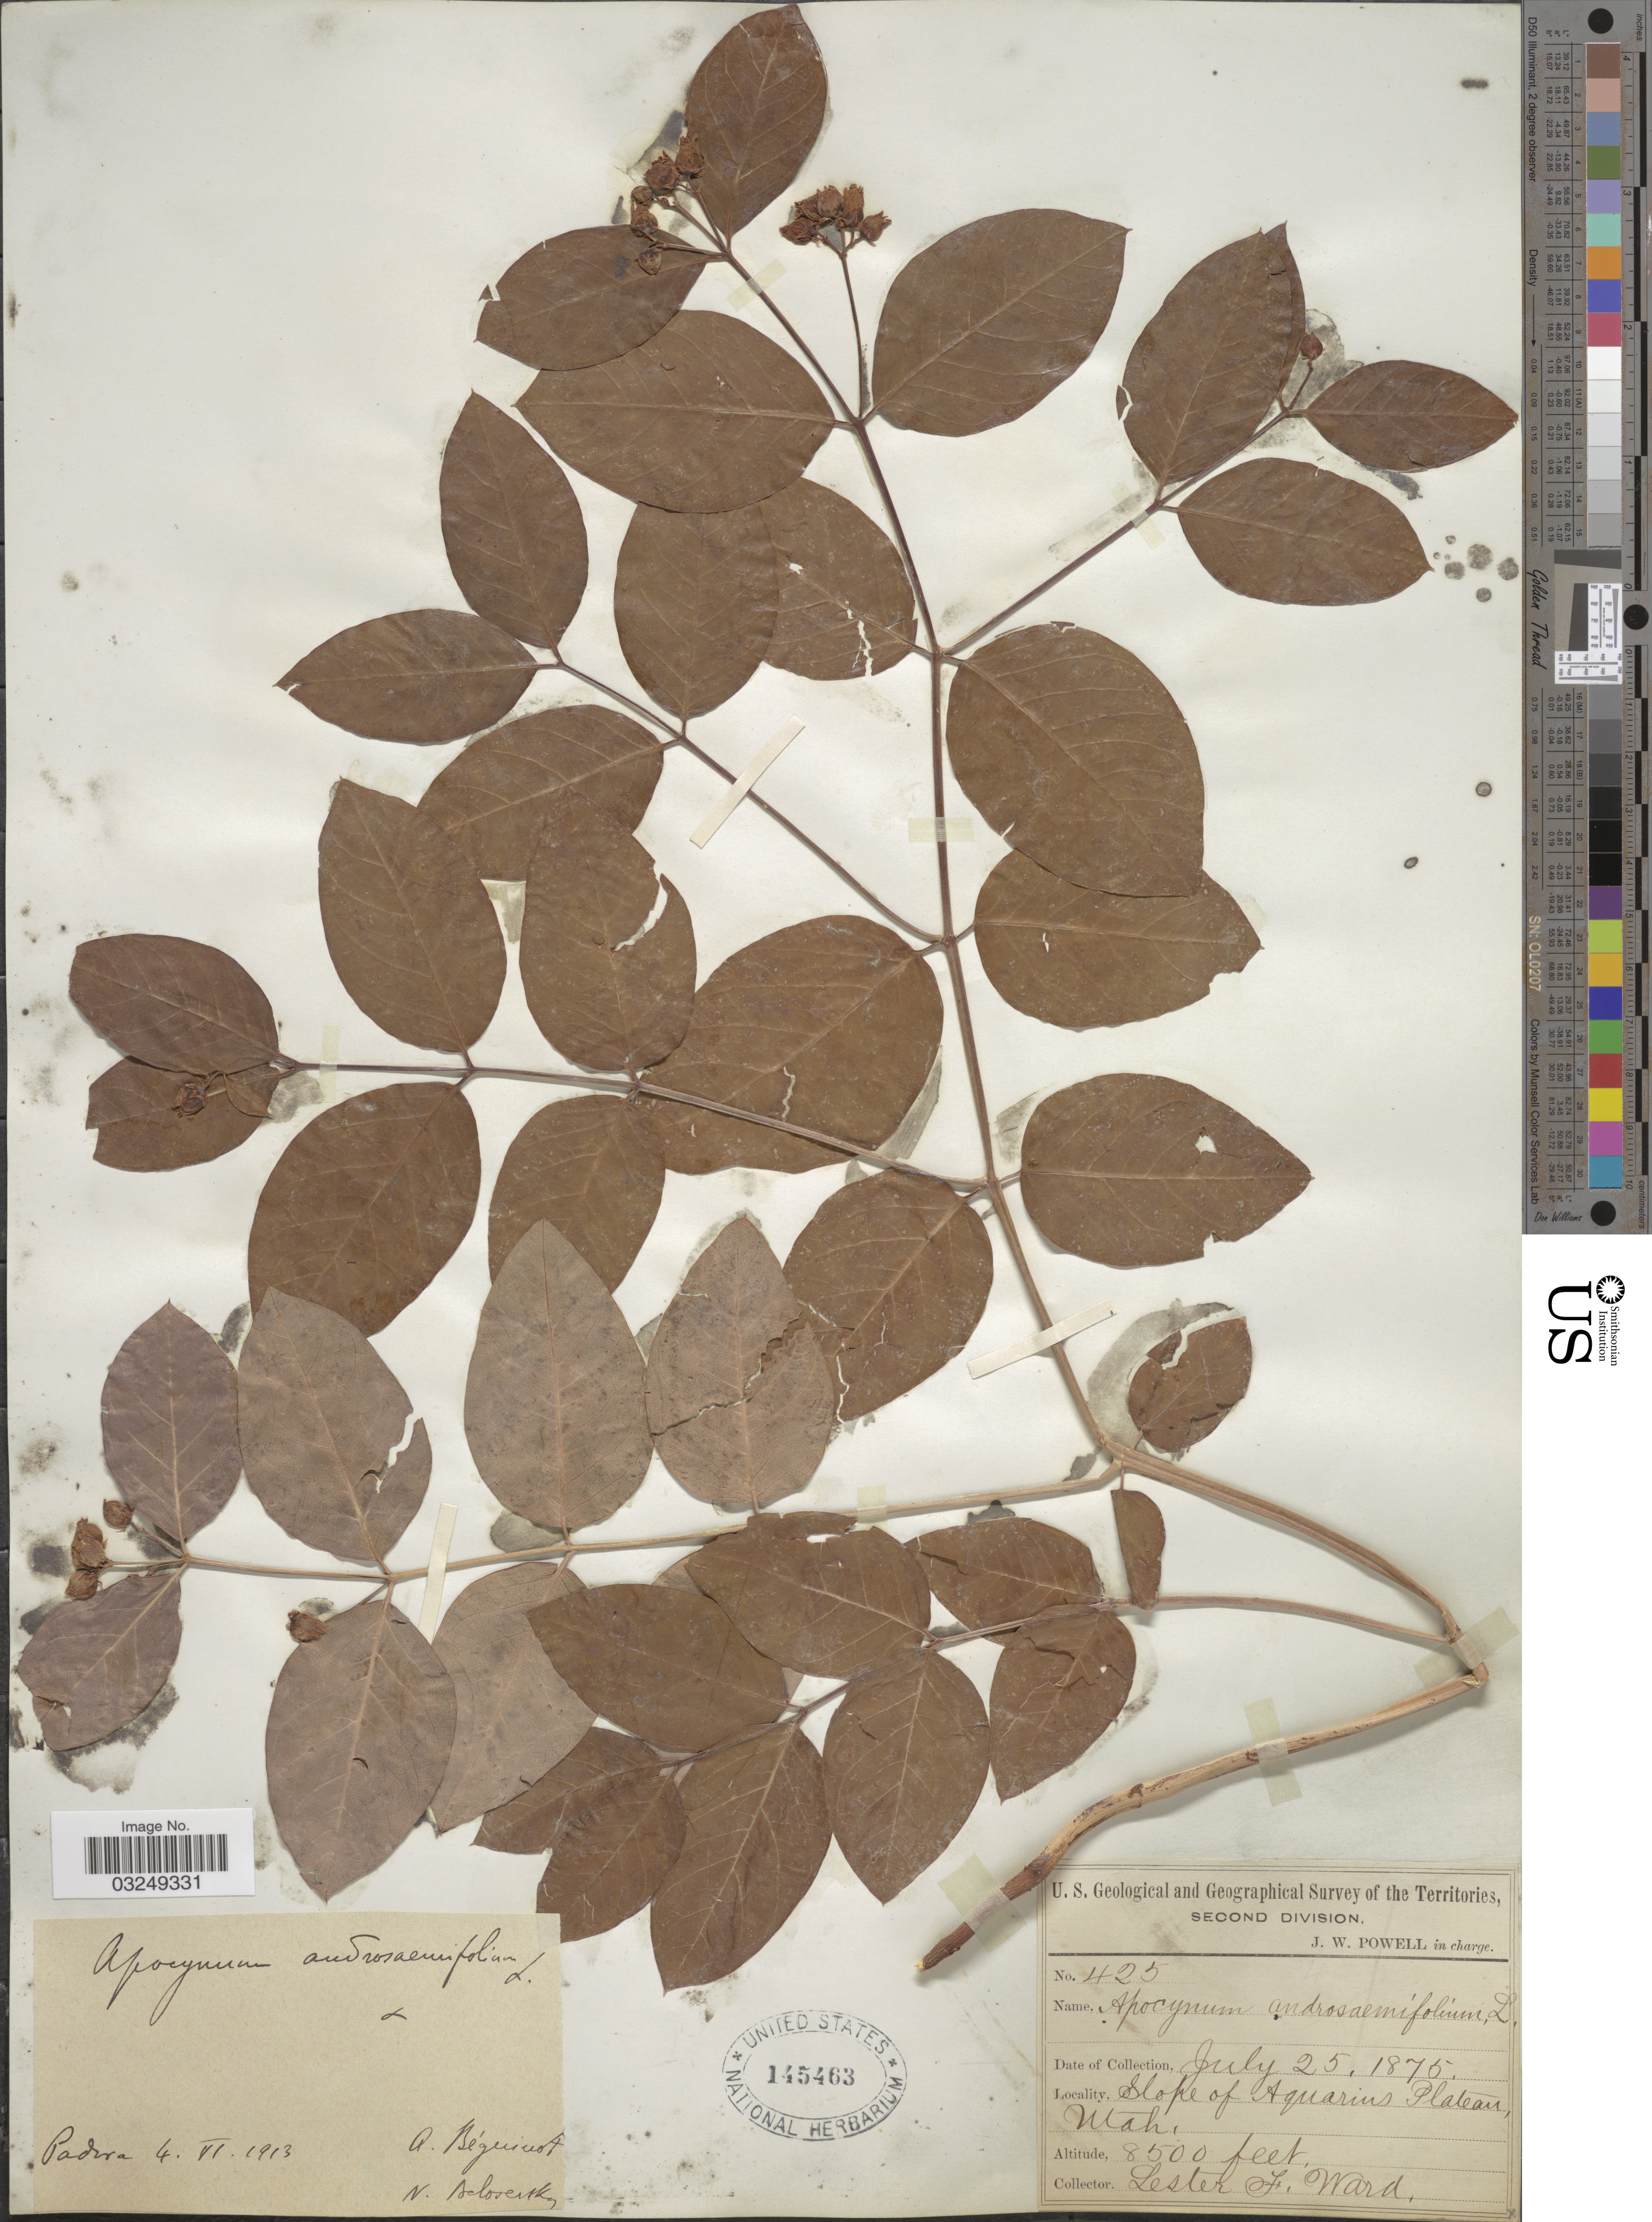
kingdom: Plantae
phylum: Tracheophyta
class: Magnoliopsida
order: Gentianales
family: Apocynaceae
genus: Apocynum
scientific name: Apocynum ambigens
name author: S.W. Greene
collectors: J. W. Powell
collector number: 425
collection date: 1875-07-25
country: United States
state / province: Utah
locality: Slope of Aquarius Plateau.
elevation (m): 2591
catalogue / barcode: US 145463